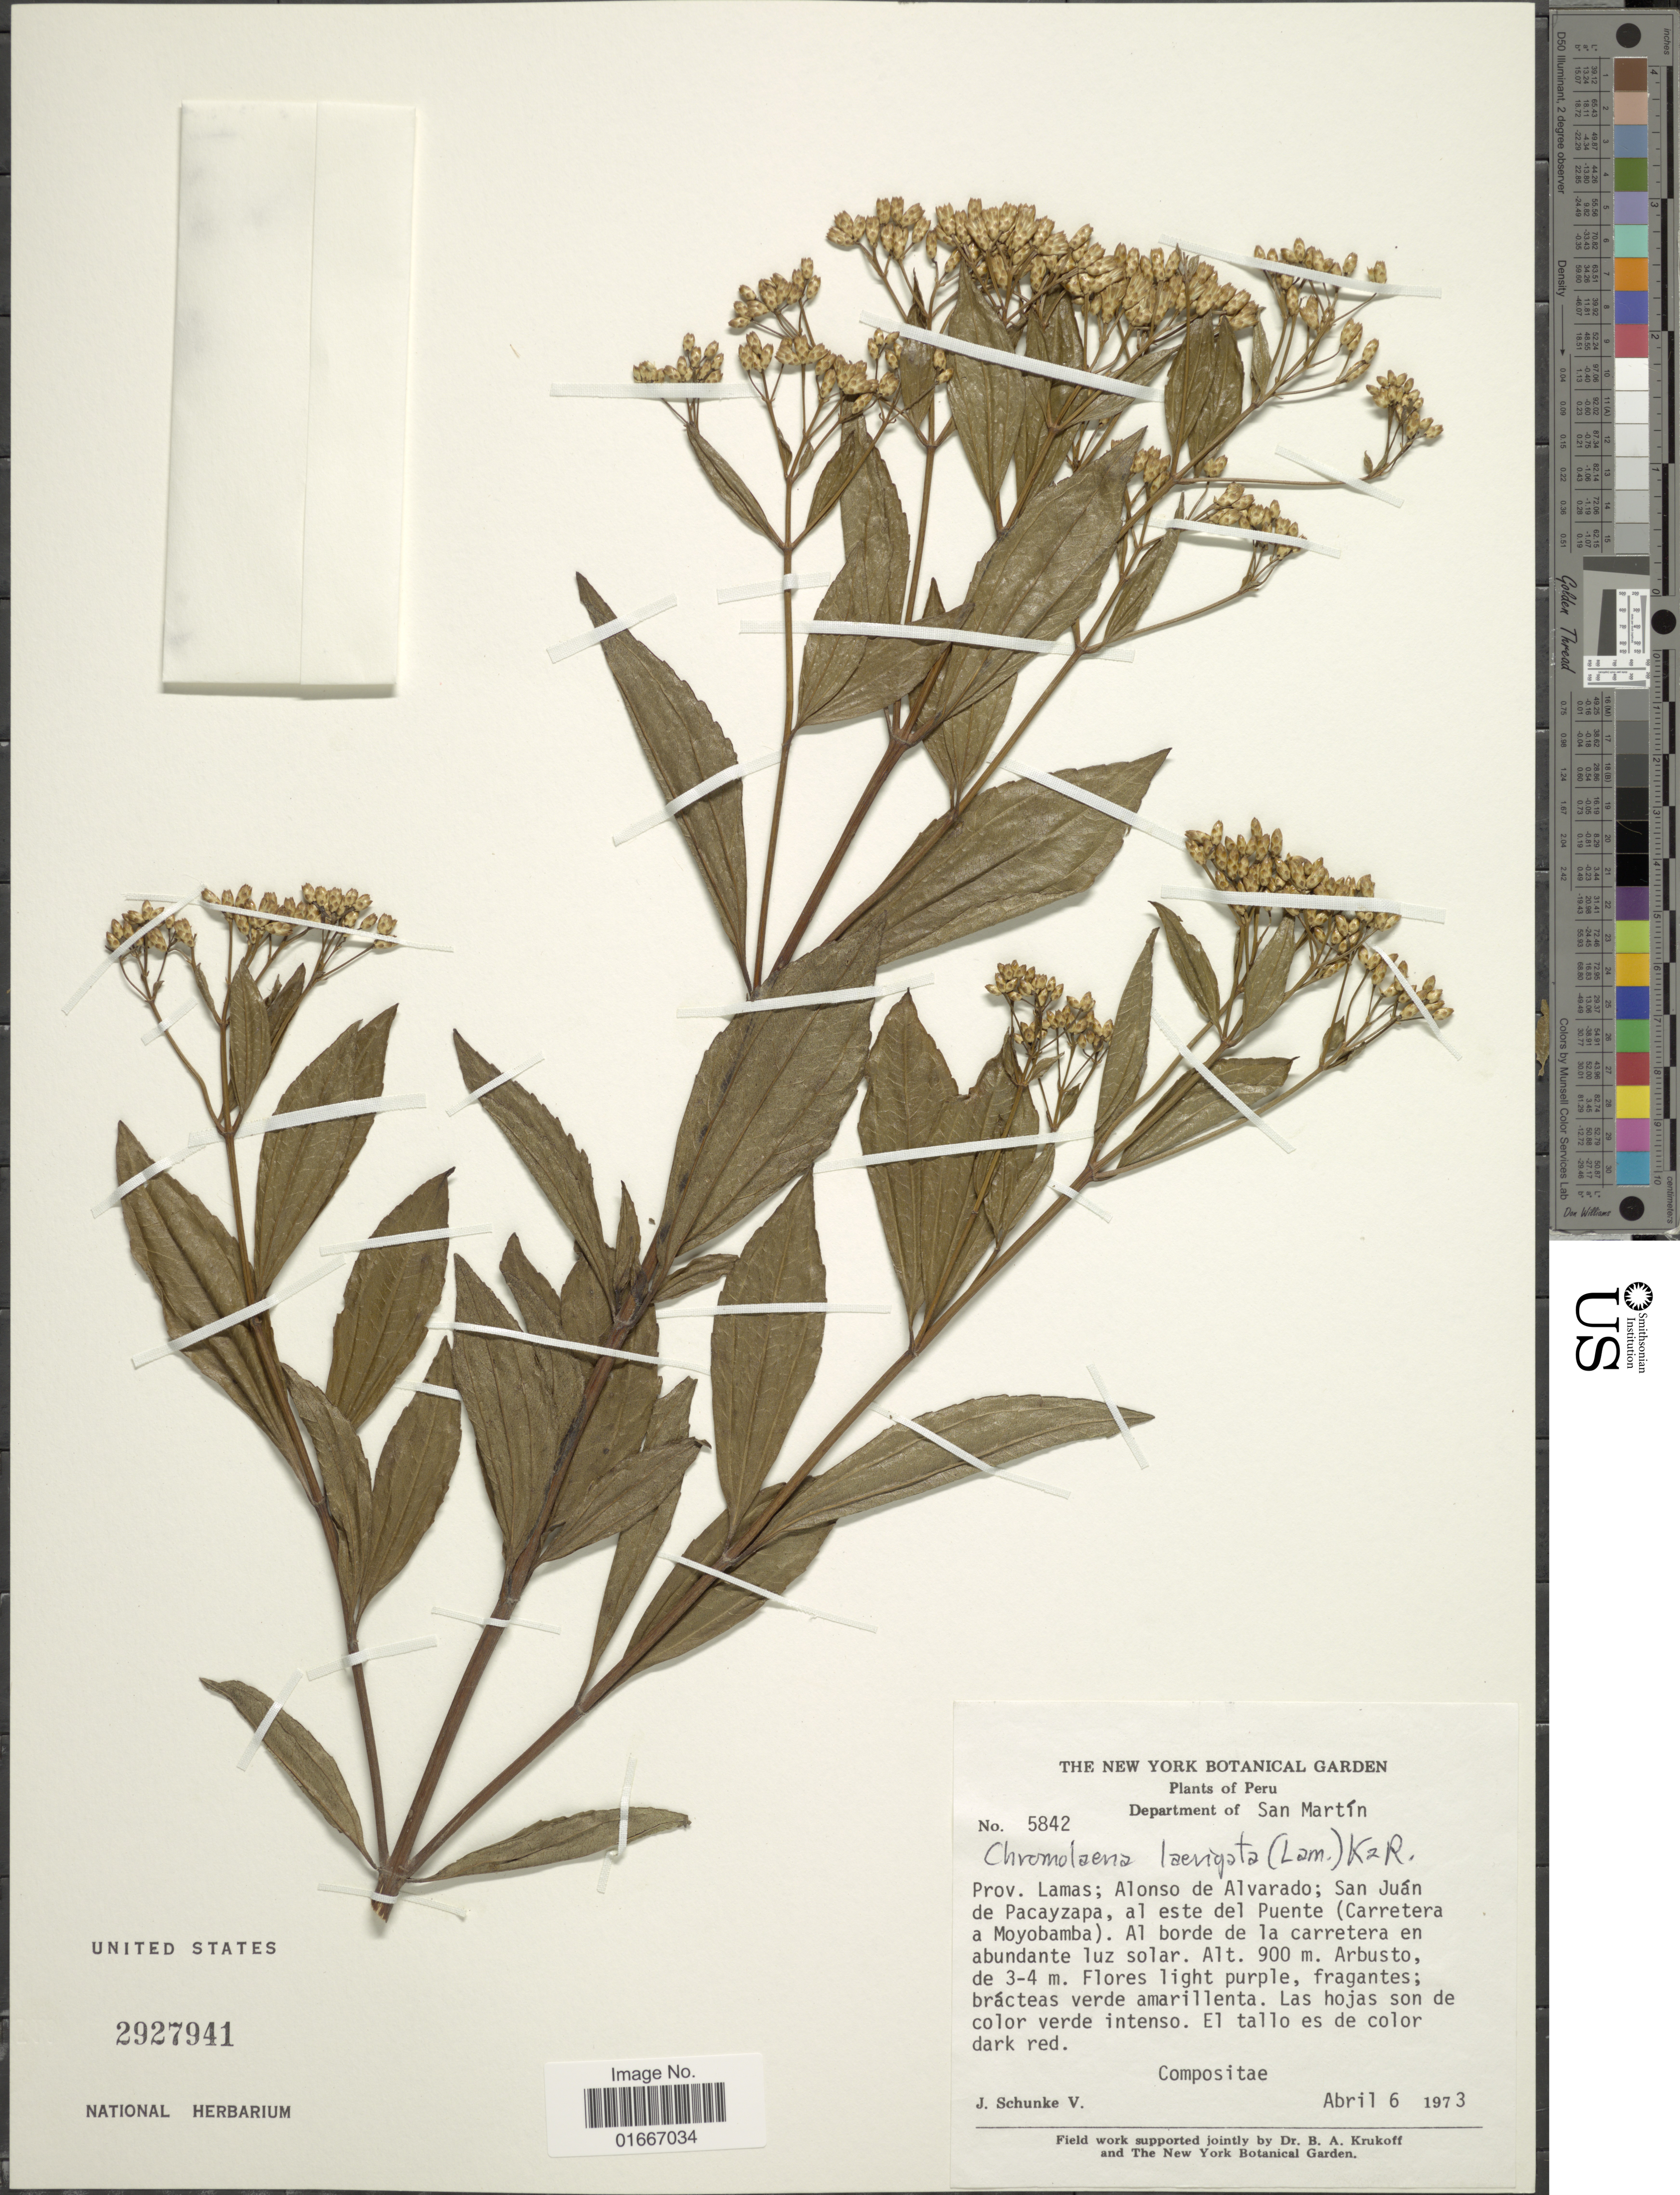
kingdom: Plantae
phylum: Tracheophyta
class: Magnoliopsida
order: Asterales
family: Asteraceae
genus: Chromolaena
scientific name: Chromolaena laevigata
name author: (Lam.) R.M. King & H. Rob.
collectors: J. Schunke Vigo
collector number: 5842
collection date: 1973-04-06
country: Peru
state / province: San Martín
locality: Prov. Lamas; Alonso de Alvarado; San Juan de Pacayzapa, al este del Puente (Carretera a Moyobamba)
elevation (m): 900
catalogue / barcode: US 2927941